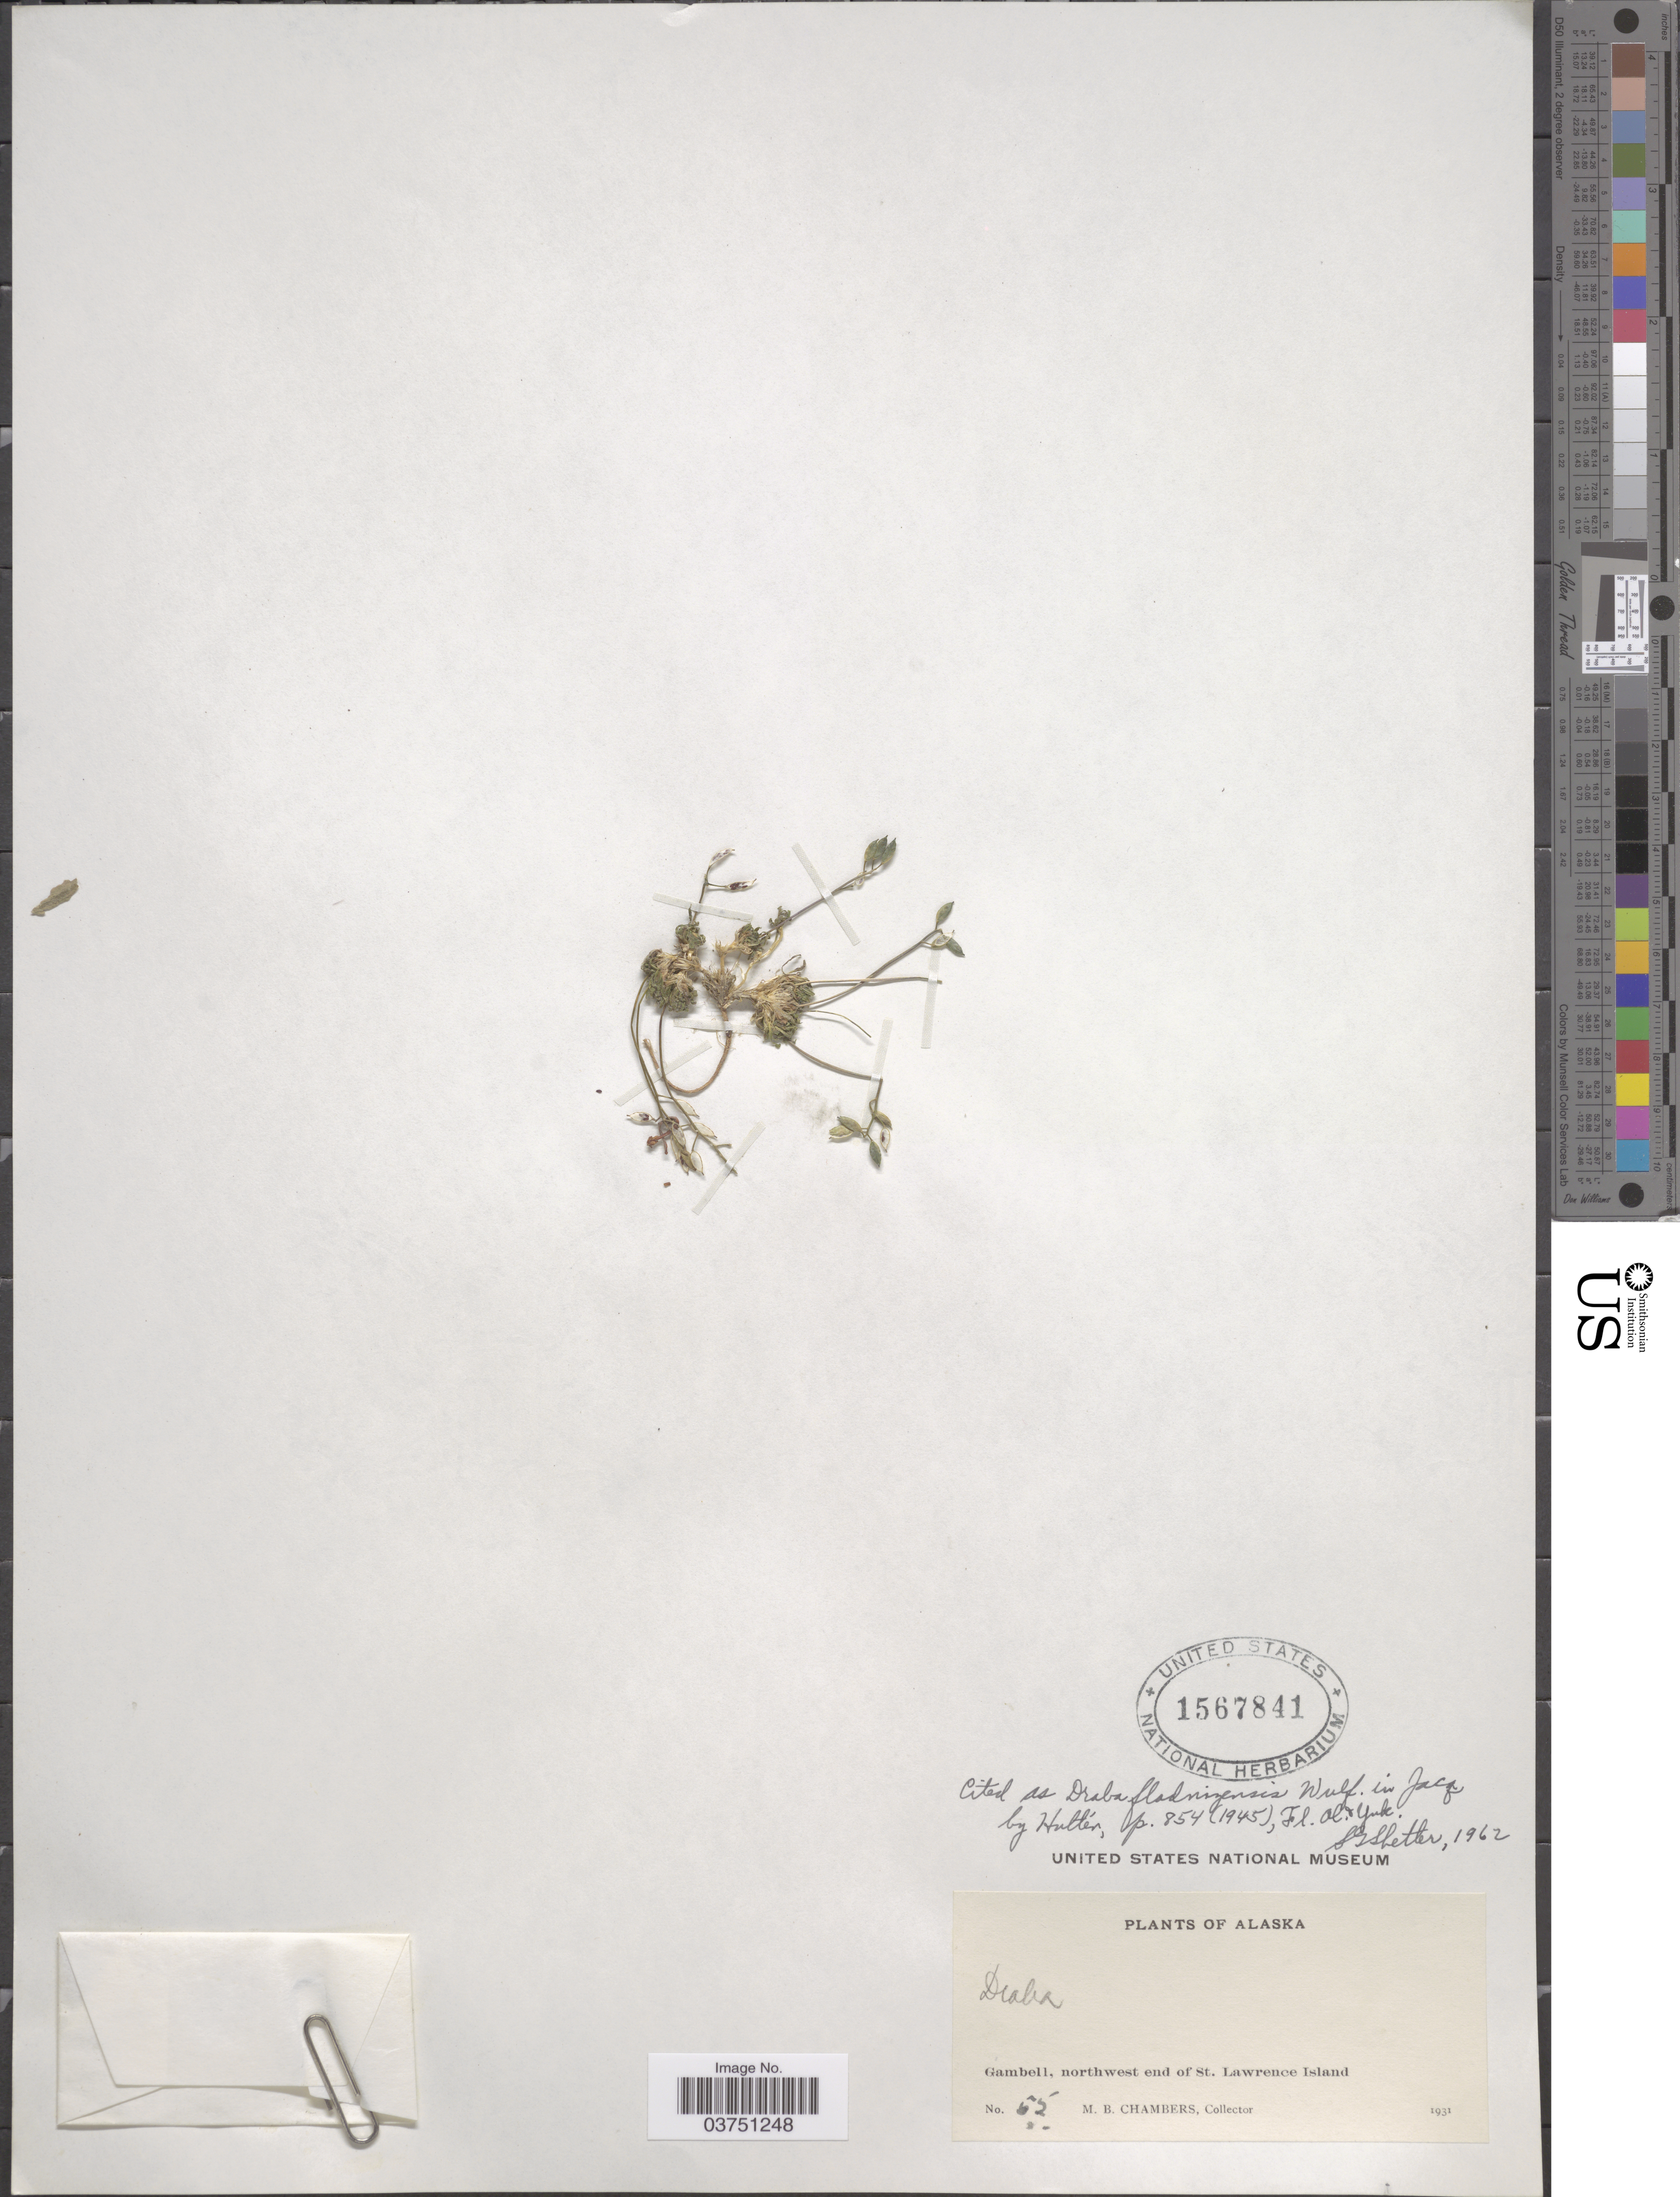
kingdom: Plantae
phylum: Tracheophyta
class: Magnoliopsida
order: Brassicales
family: Brassicaceae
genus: Draba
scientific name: Draba fladnizensis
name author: Wulfen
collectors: M. Chambers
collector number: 55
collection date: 1931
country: United States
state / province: Alaska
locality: Gambell, northwest end of St. Lawrence Island.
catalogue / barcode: US 1567841